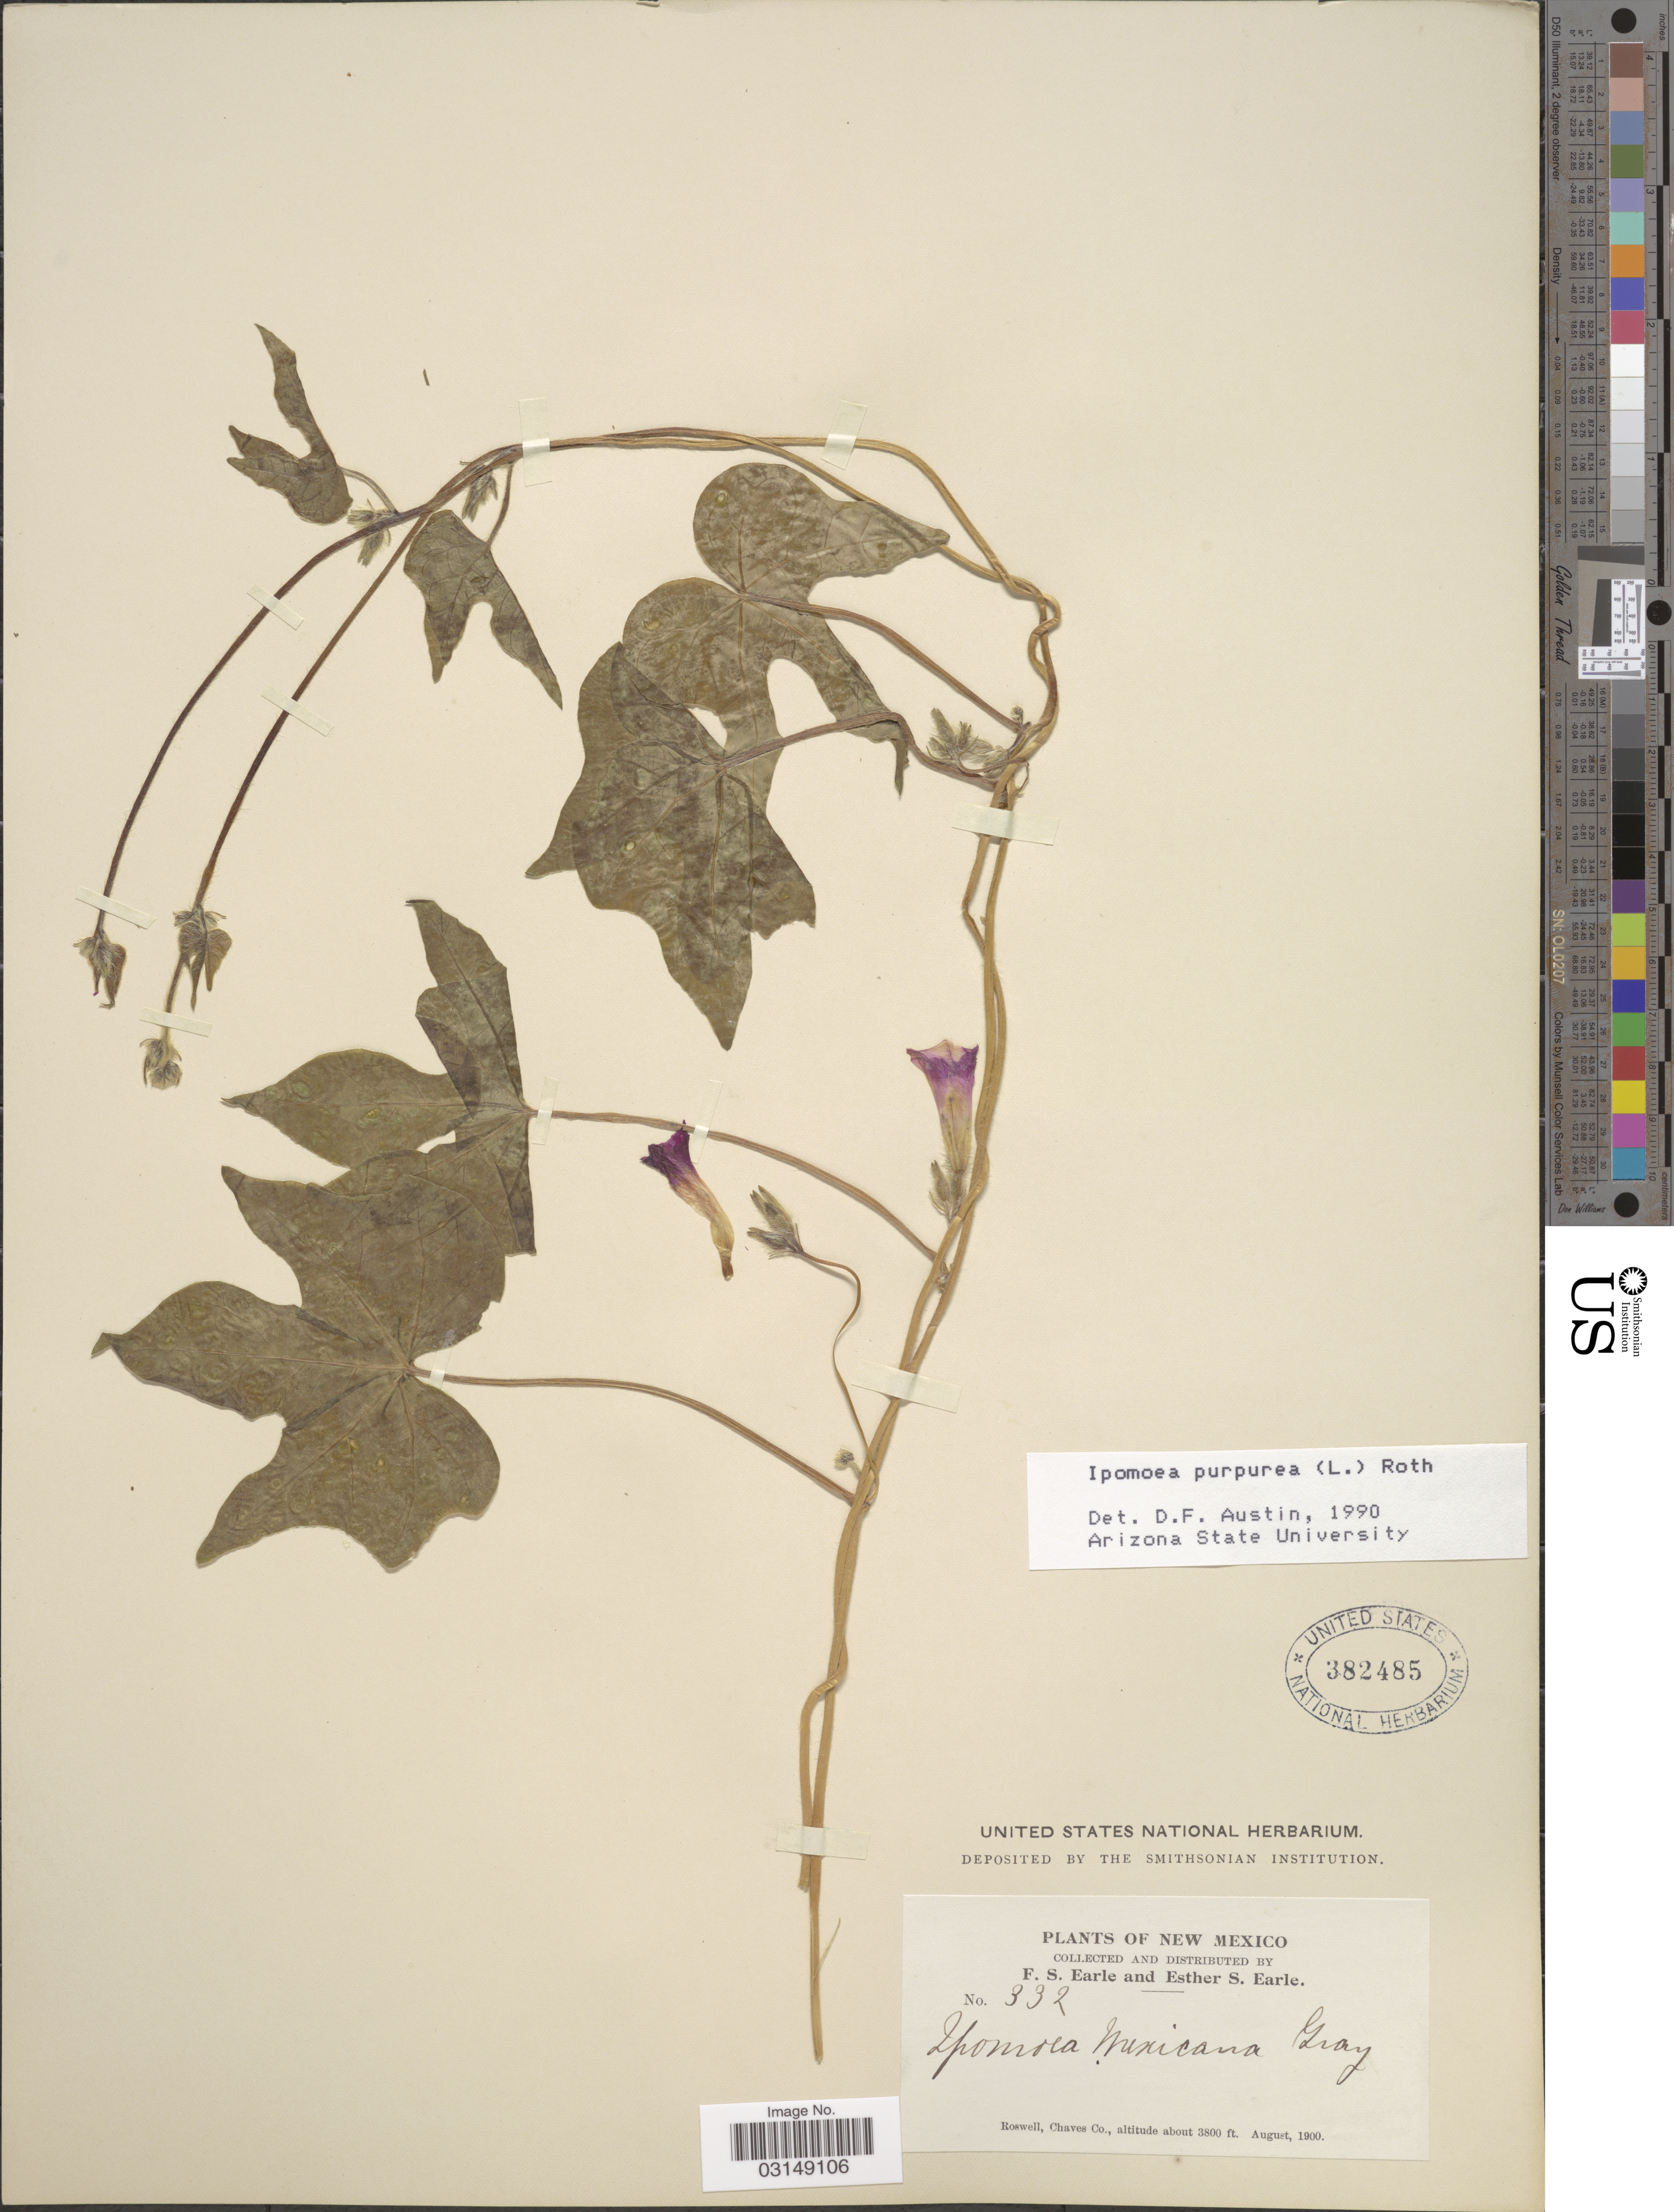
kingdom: Plantae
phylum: Tracheophyta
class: Magnoliopsida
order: Solanales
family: Convolvulaceae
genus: Ipomoea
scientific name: Ipomoea purpurea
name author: (L.) Roth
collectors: F. S. Earle & E. S. Earle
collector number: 332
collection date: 1900-08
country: United States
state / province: New Mexico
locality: Roswell, Chaves Co.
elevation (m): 1158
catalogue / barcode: US 382485